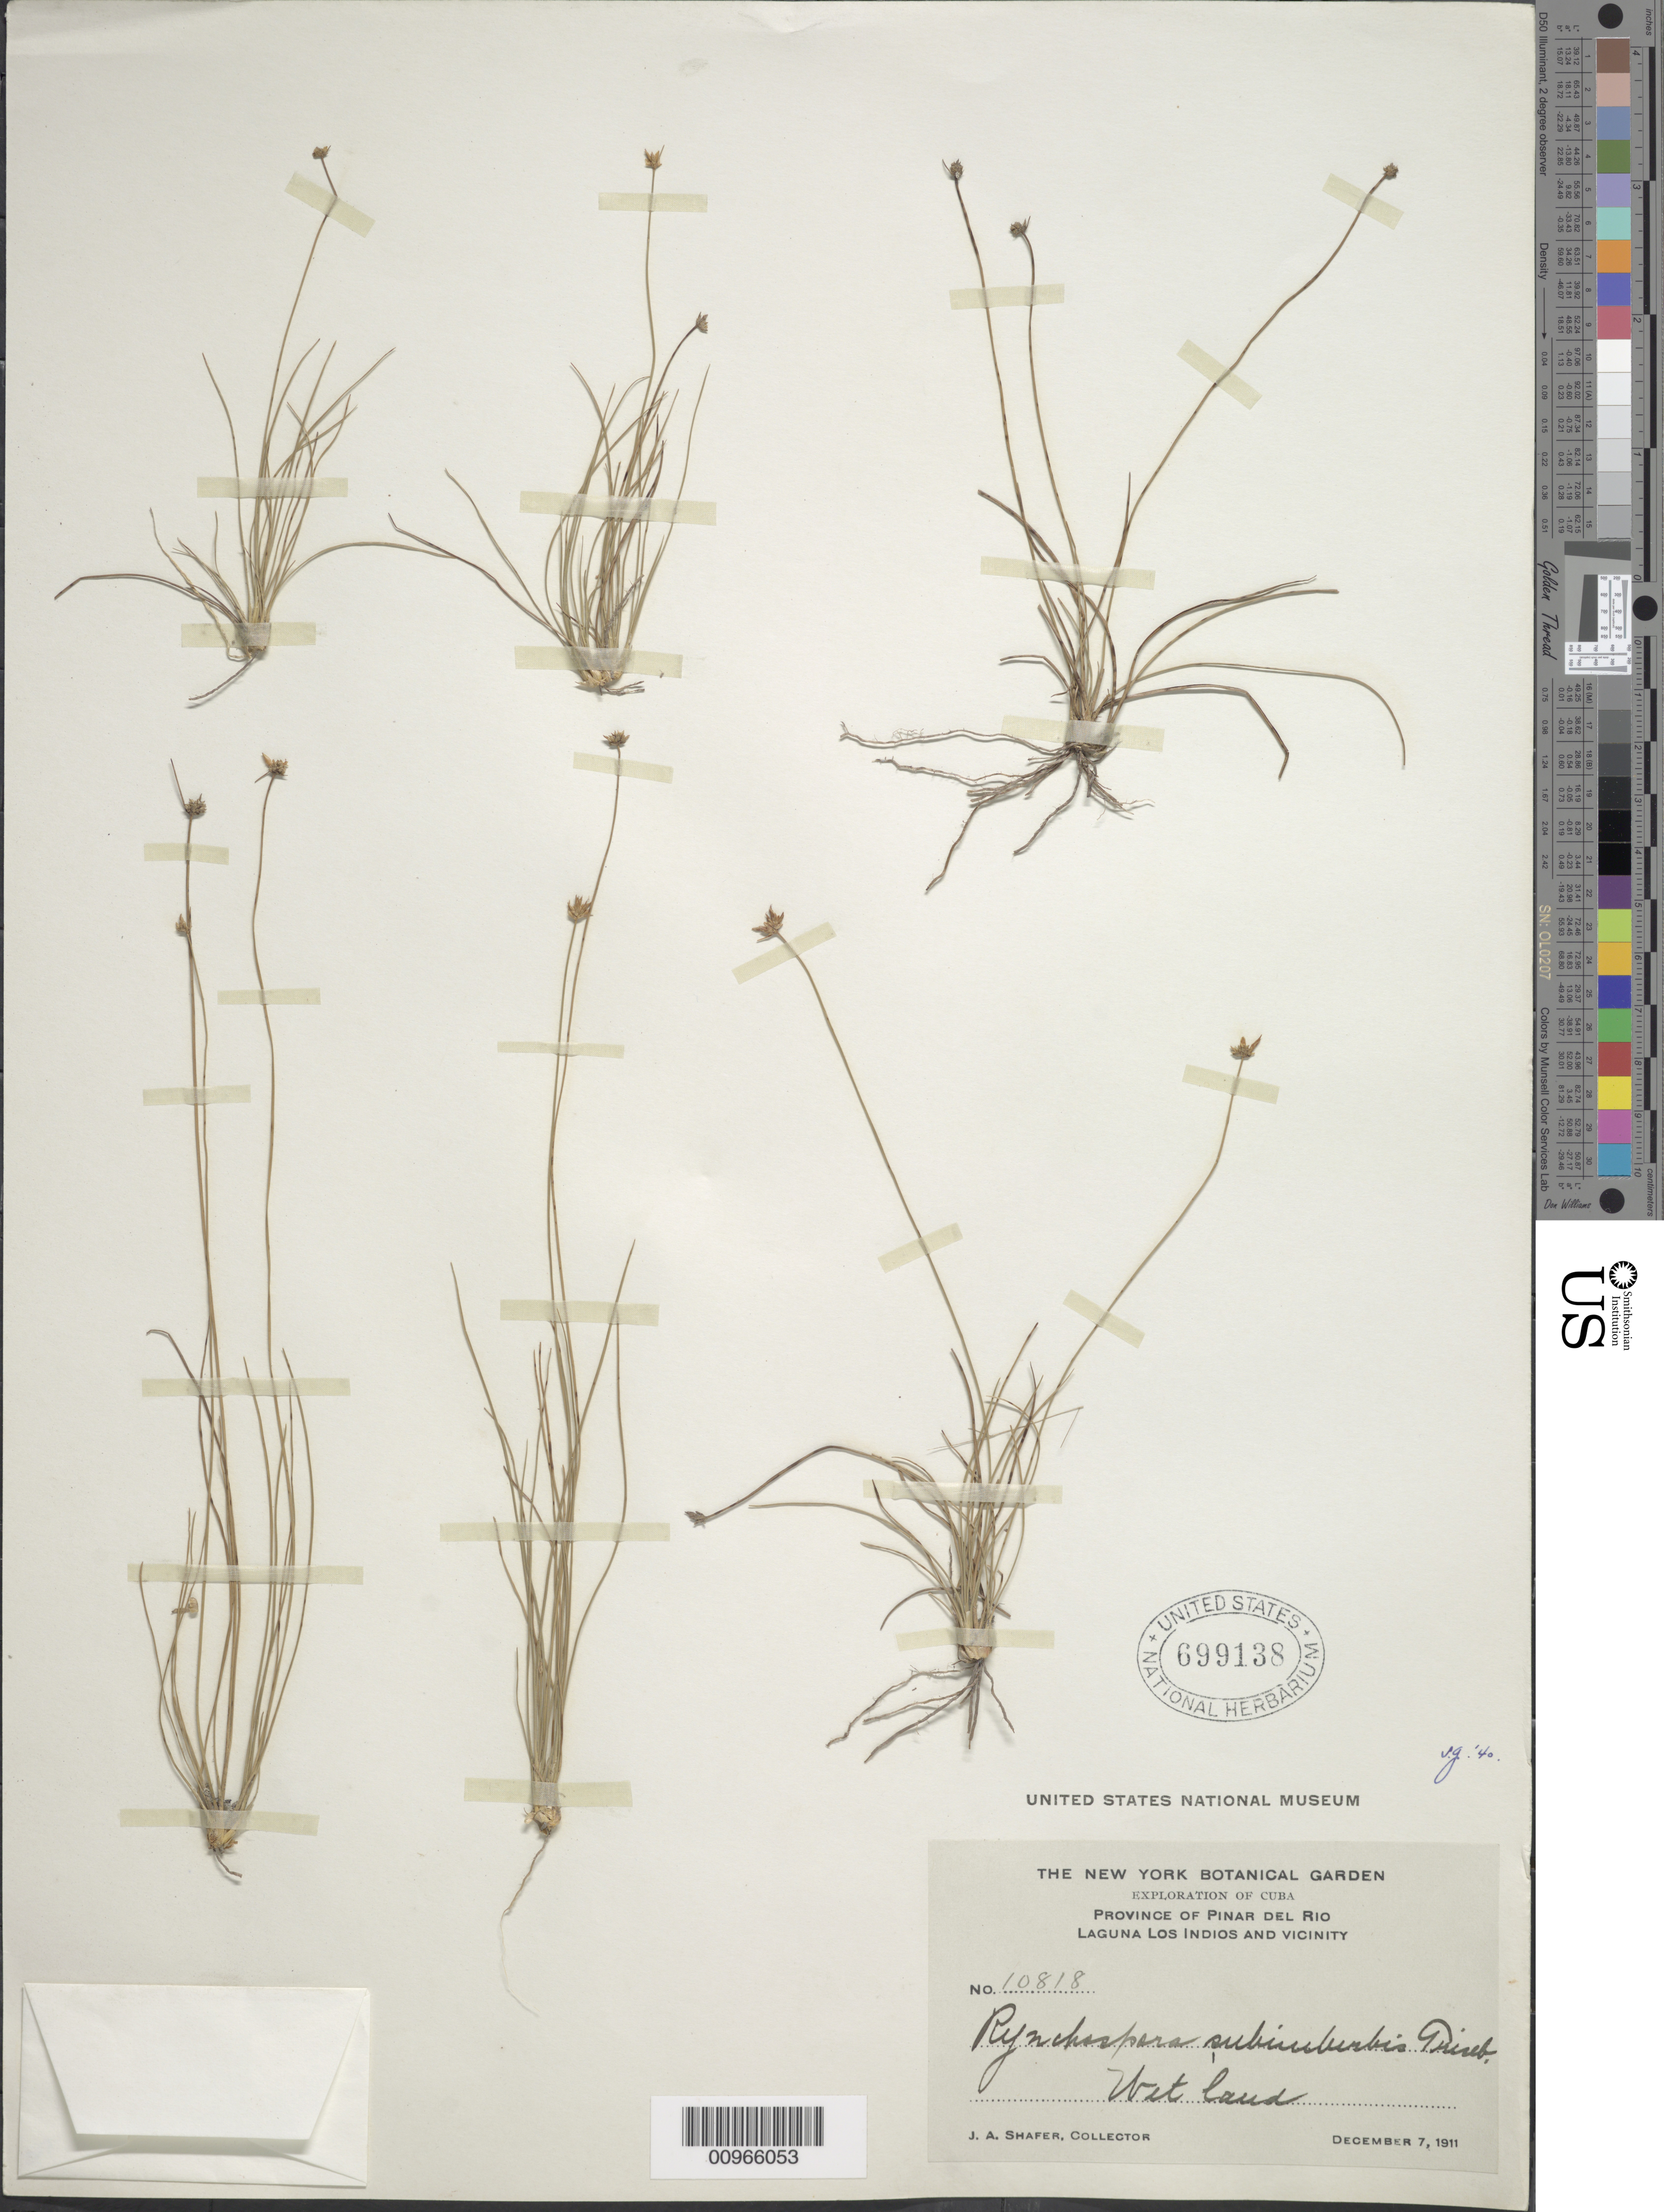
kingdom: Plantae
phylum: Tracheophyta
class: Liliopsida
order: Poales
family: Cyperaceae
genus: Rhynchospora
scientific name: Rhynchospora subimberbis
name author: Griseb.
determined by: Alves, K.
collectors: J. A. Shafer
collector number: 10818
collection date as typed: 07 Dec 1911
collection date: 1911-12-07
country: Cuba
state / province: Pinar del Rio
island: Cuba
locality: Laguna Los Indios and vicinity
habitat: Wet land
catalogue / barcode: US 699138